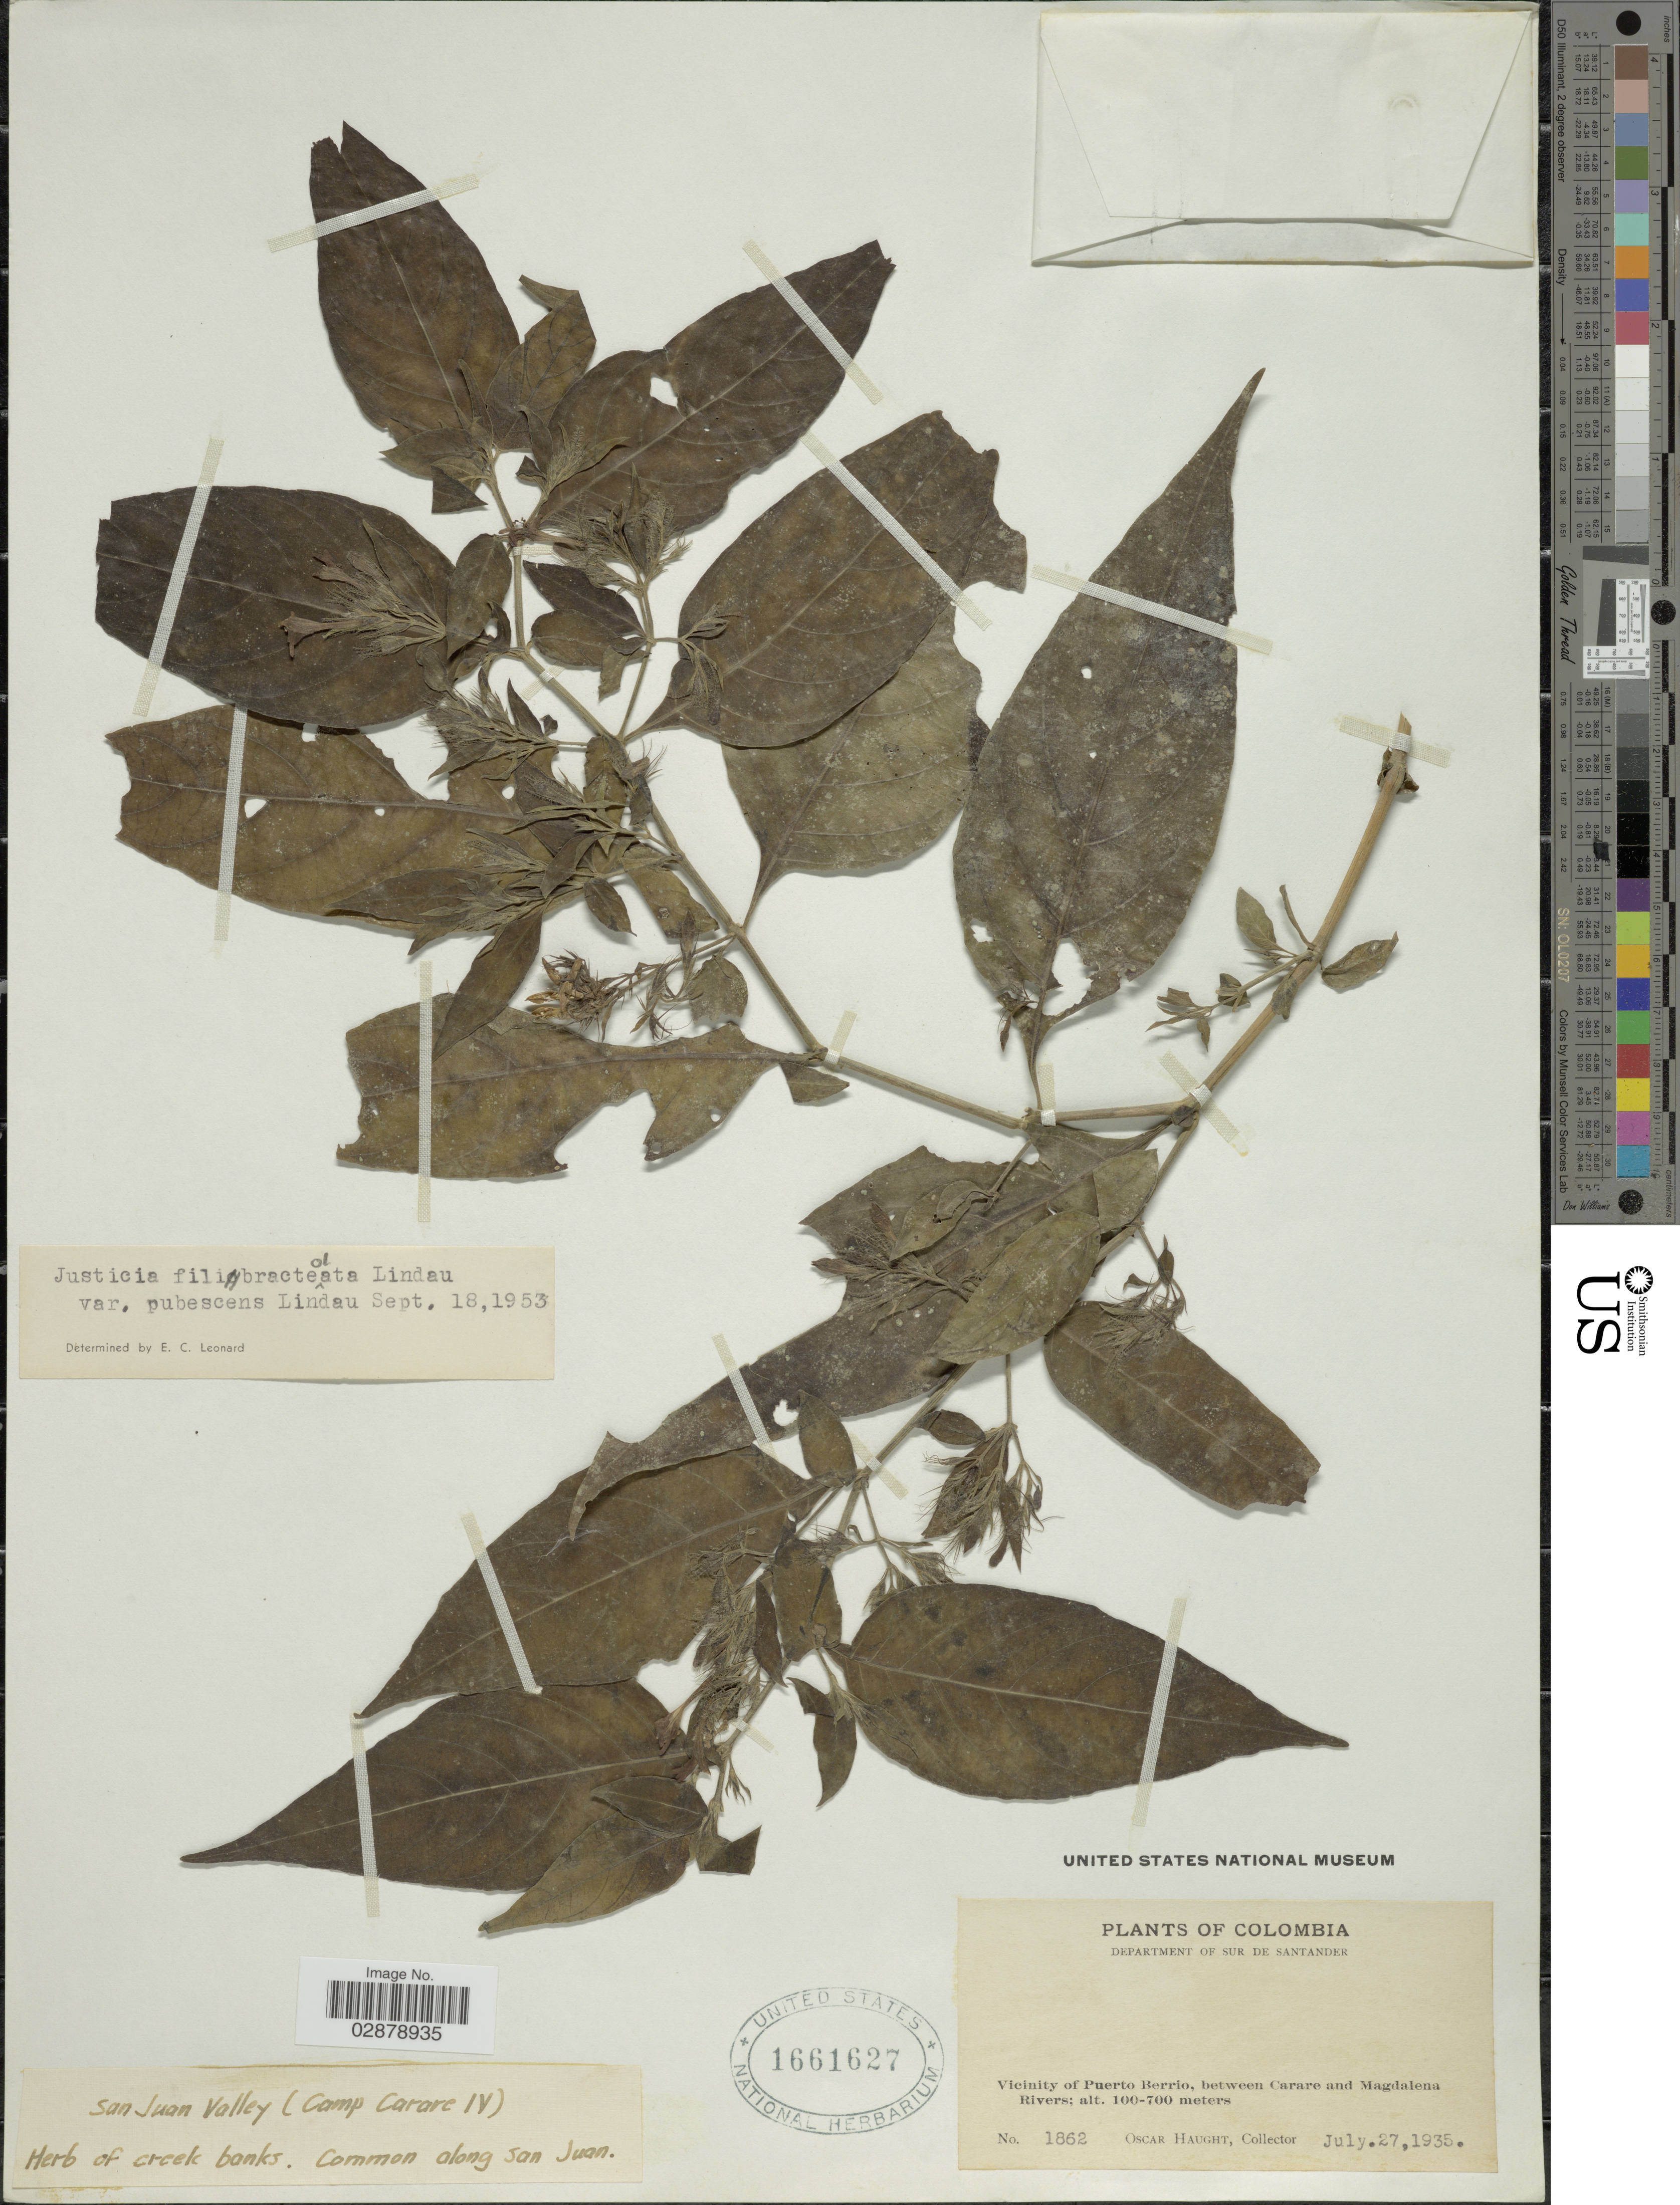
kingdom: Plantae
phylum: Tracheophyta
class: Magnoliopsida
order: Lamiales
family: Acanthaceae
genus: Justicia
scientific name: Justicia filibracteolata var. pubescens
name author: Lindau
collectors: O. Haught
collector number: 1862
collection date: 1935-07-27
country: Colombia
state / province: Santander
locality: Department of Sur de Santander. Vicinity of Puerto Berrio, between Carare and Magdalena Rivers. San Juan Valley (Camp Carare IV). Along San Juan.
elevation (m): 100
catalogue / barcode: US 1661627